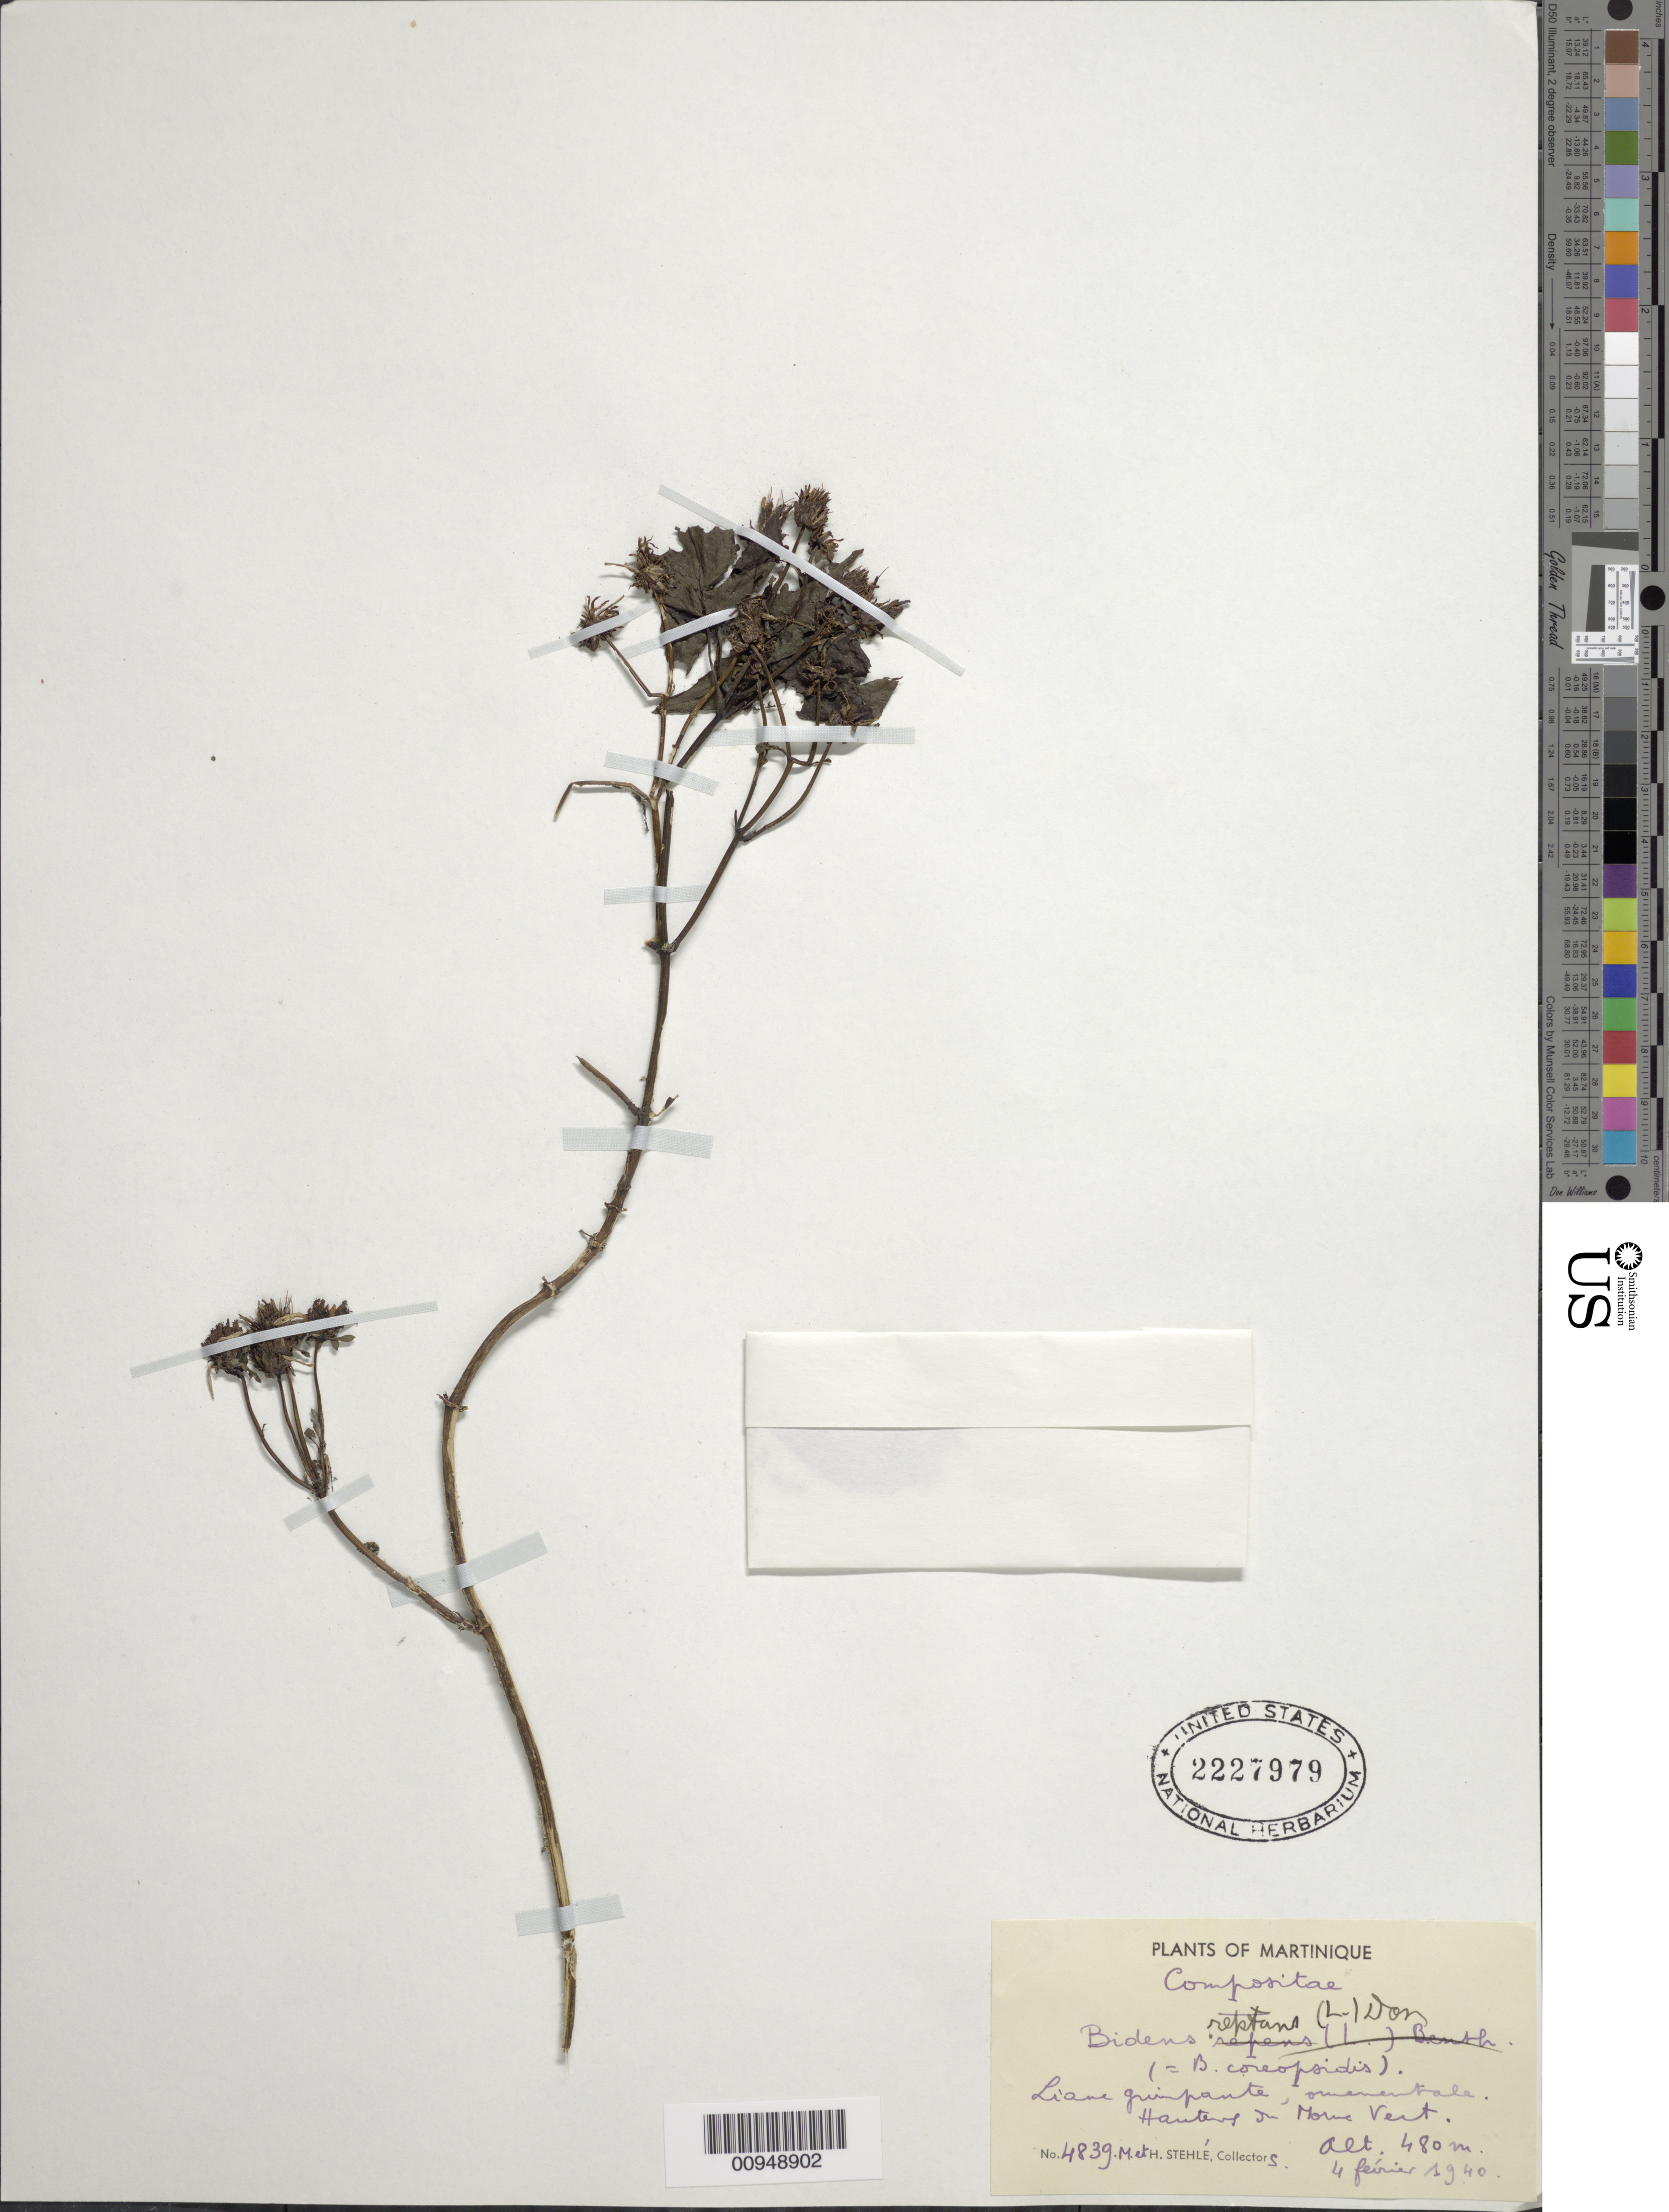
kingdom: Plantae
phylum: Tracheophyta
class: Magnoliopsida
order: Asterales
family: Asteraceae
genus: Bidens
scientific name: Bidens reptans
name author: (L.) G. Don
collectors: H. Stehlé & M. Stehlé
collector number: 4839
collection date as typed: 04 Feb 1940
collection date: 1940-02-04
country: Martinique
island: Martinique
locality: Hauteur de Le Morne Vert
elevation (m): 480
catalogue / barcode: US 2227979